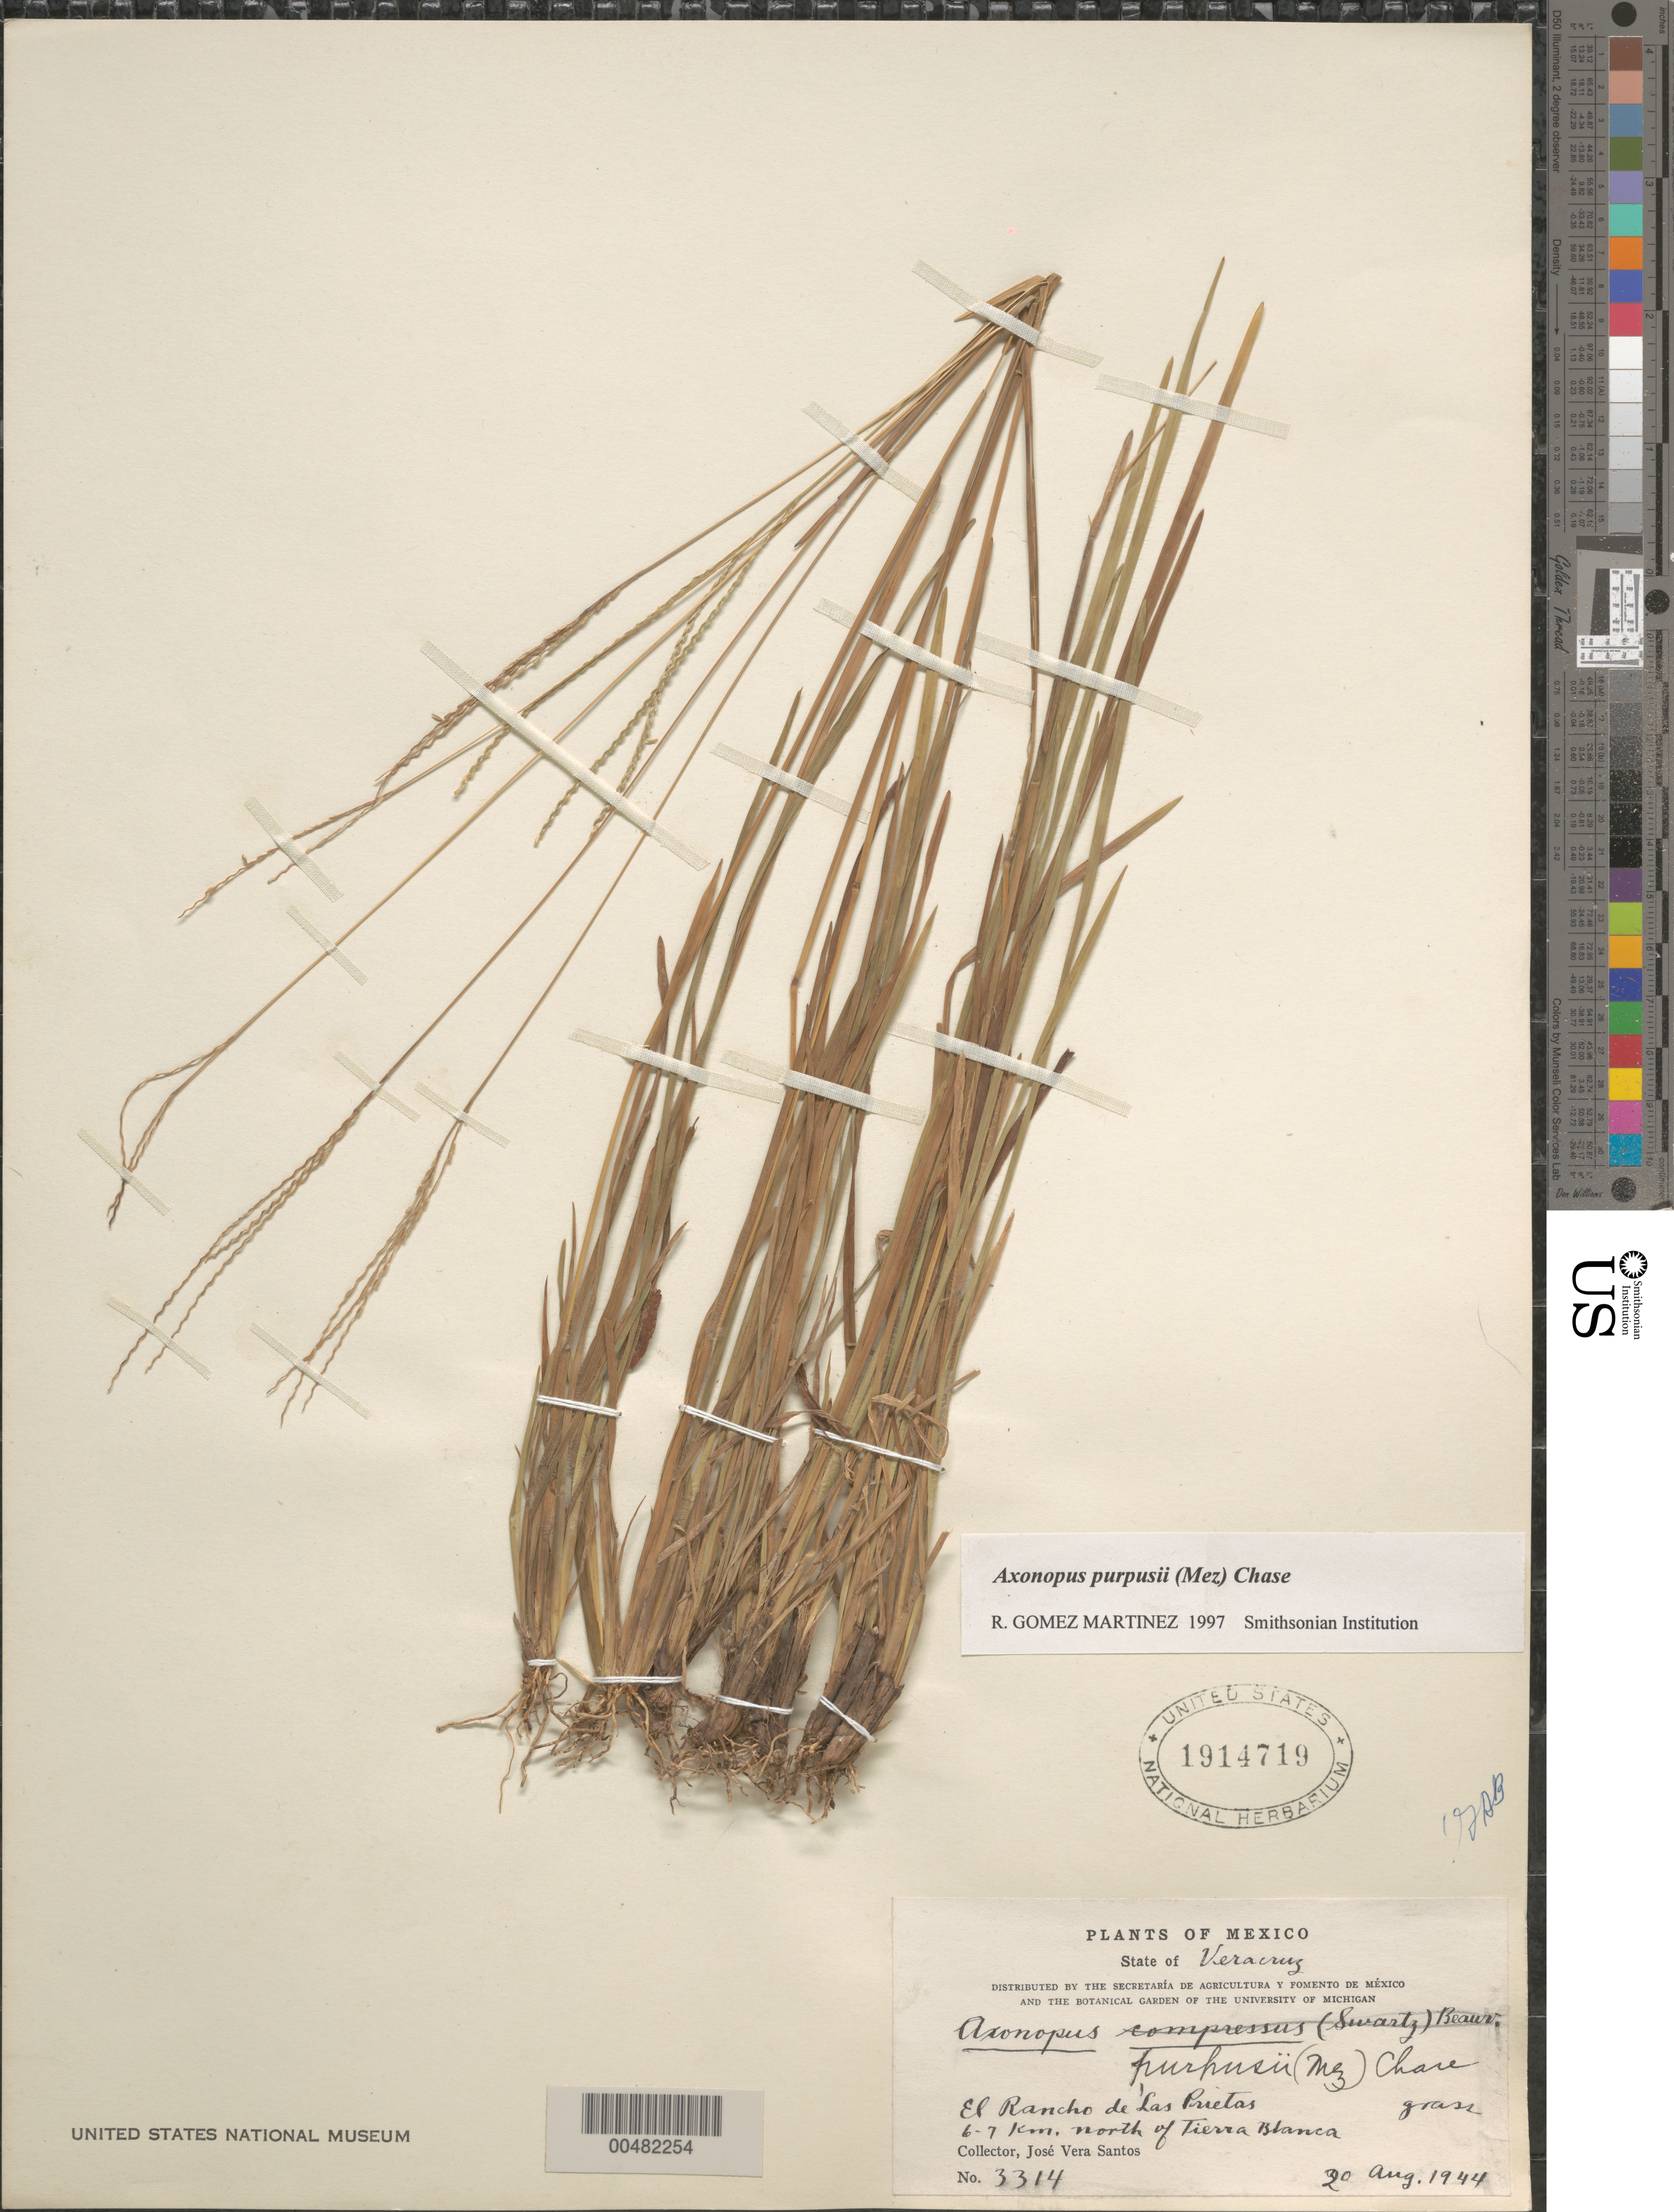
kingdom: Plantae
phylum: Tracheophyta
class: Liliopsida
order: Poales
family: Poaceae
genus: Axonopus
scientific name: Axonopus purpusii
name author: (Mez) Chase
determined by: Black, G. A.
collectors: J. V. Santos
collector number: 3314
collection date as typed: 20 Aug 1944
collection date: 1944-08-20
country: Mexico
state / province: Veracruz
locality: El Rancho de Las Prietas, 6-7 km N of Tierra Blanca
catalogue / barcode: US 1914719